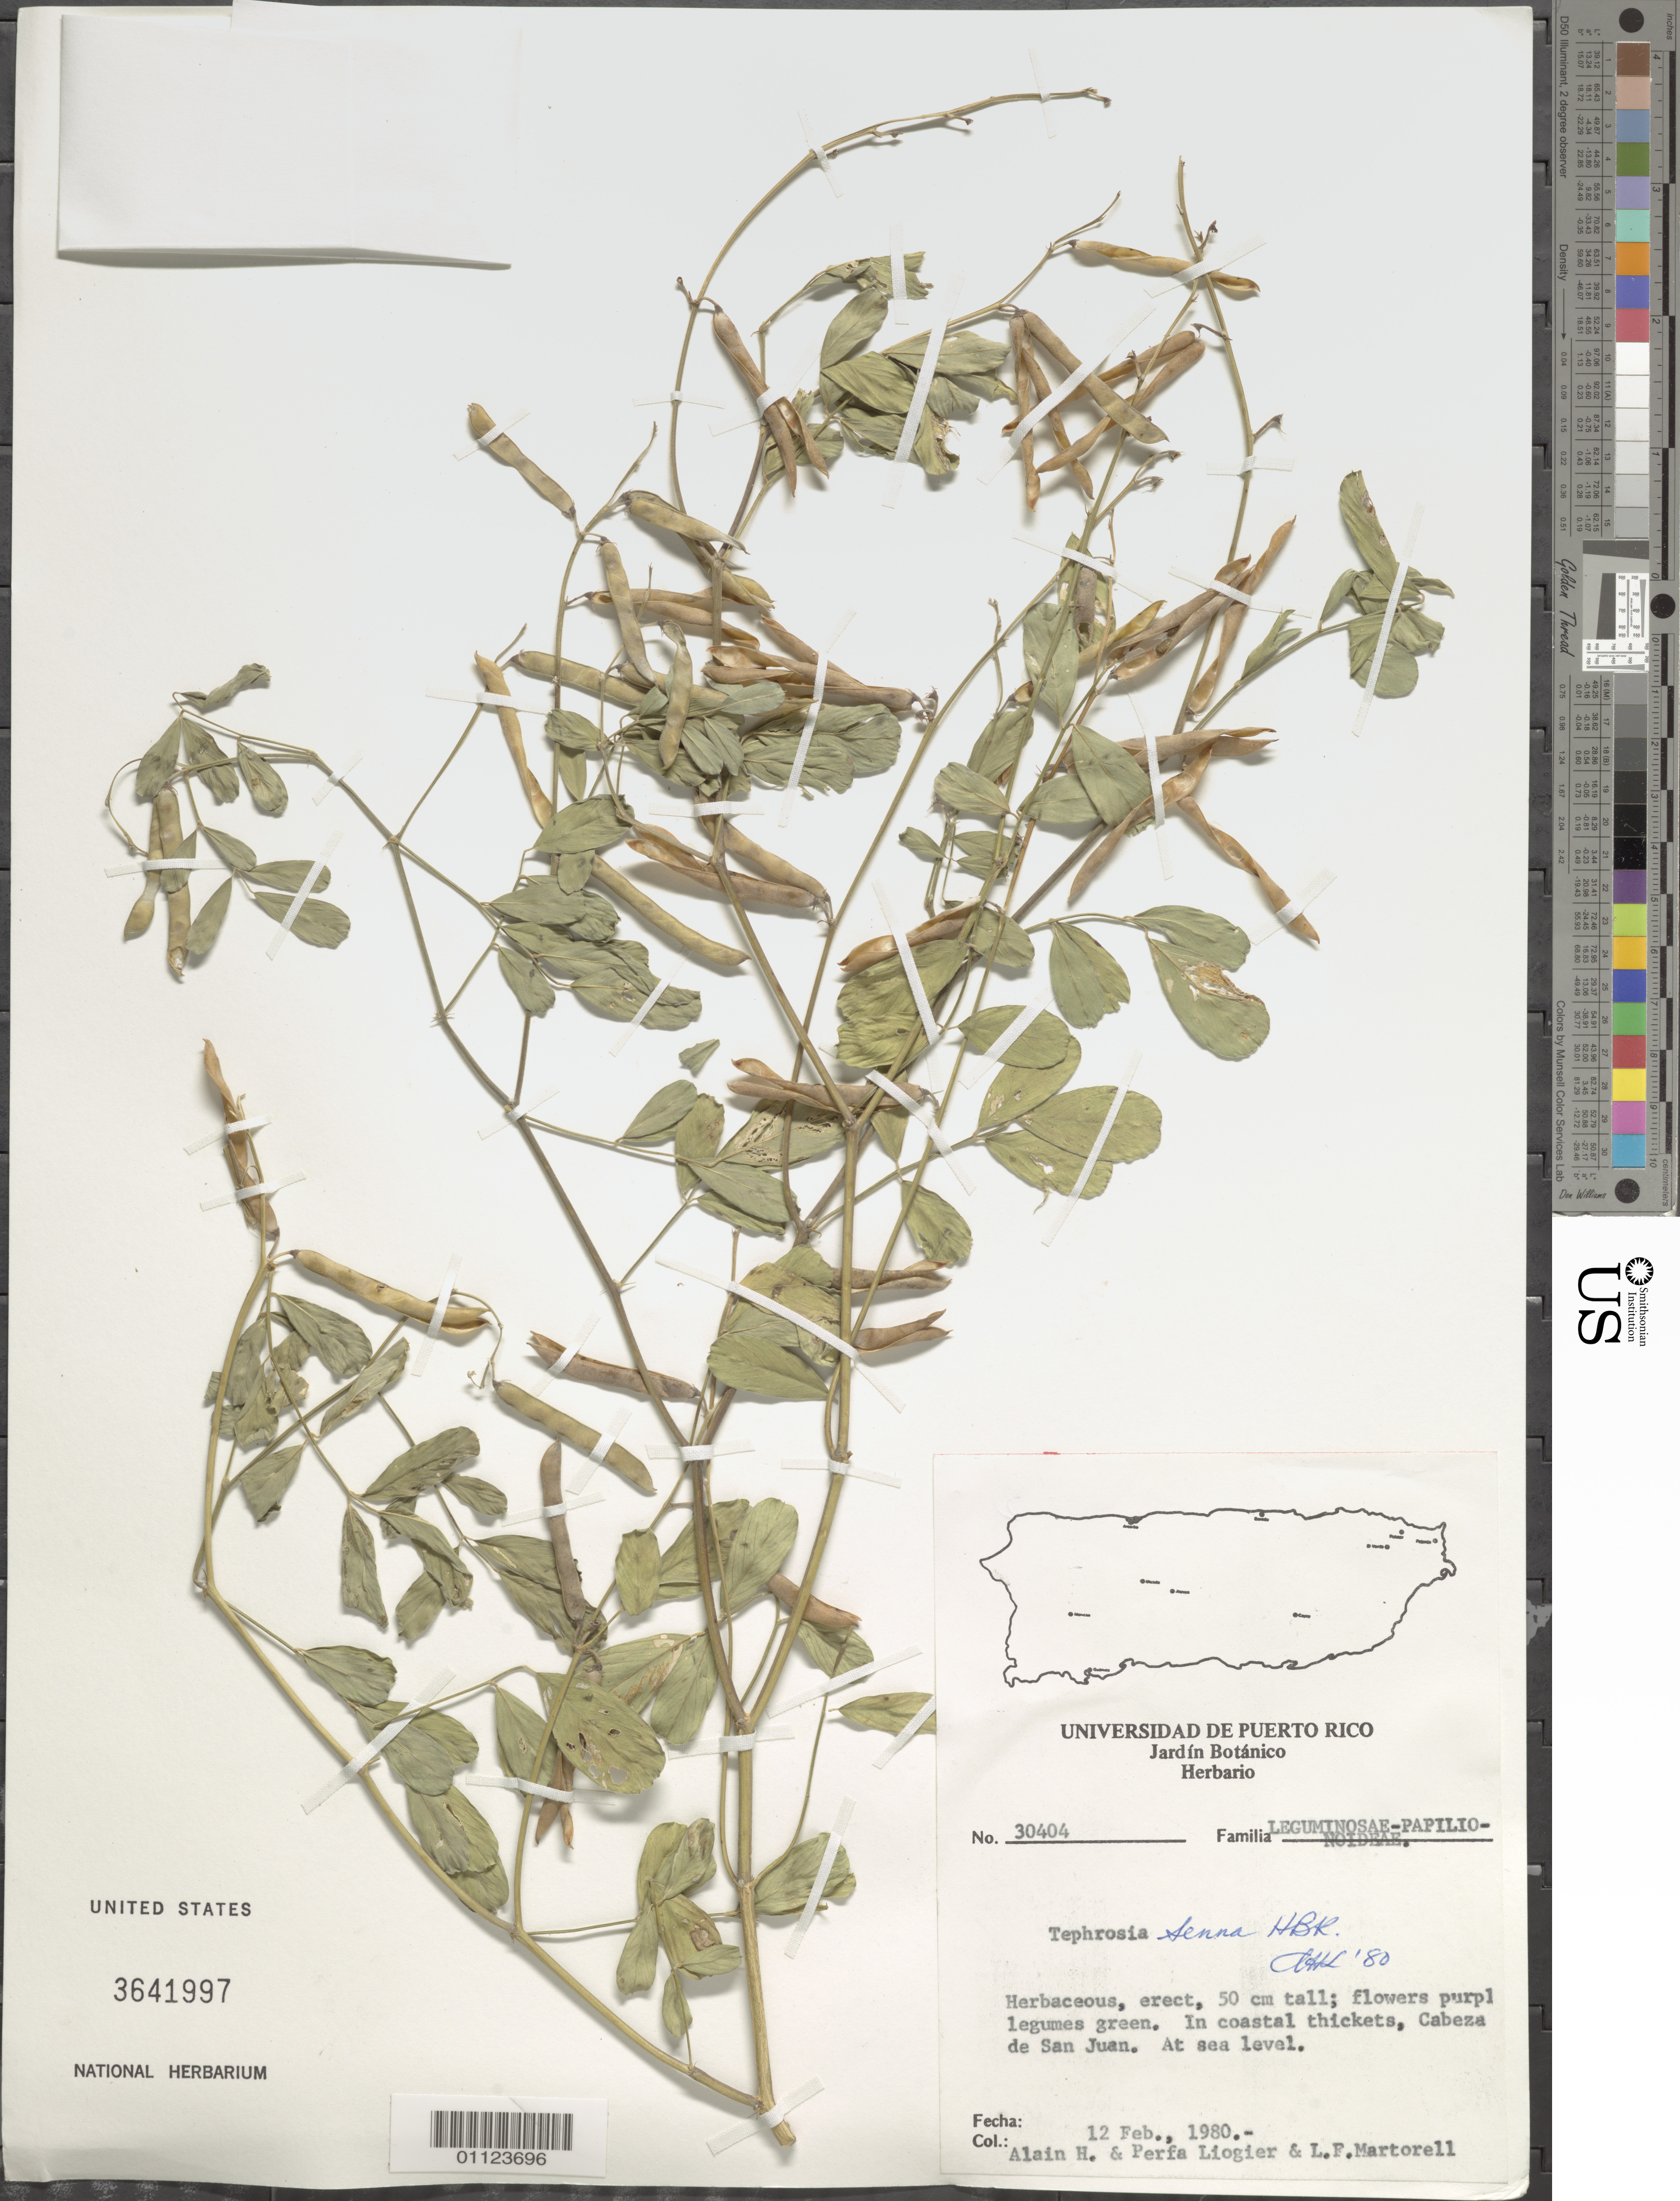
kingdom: Plantae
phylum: Tracheophyta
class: Magnoliopsida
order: Fabales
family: Fabaceae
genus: Tephrosia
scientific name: Tephrosia senna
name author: Kunth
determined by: Liogier, Alain H.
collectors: A. H. Liogier, M. P. Liogier & L. Martorell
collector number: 30404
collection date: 1980-02-12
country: Puerto Rico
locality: Cabeza de San Juan.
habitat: In coastal thickets.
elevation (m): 0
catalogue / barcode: US 3641997